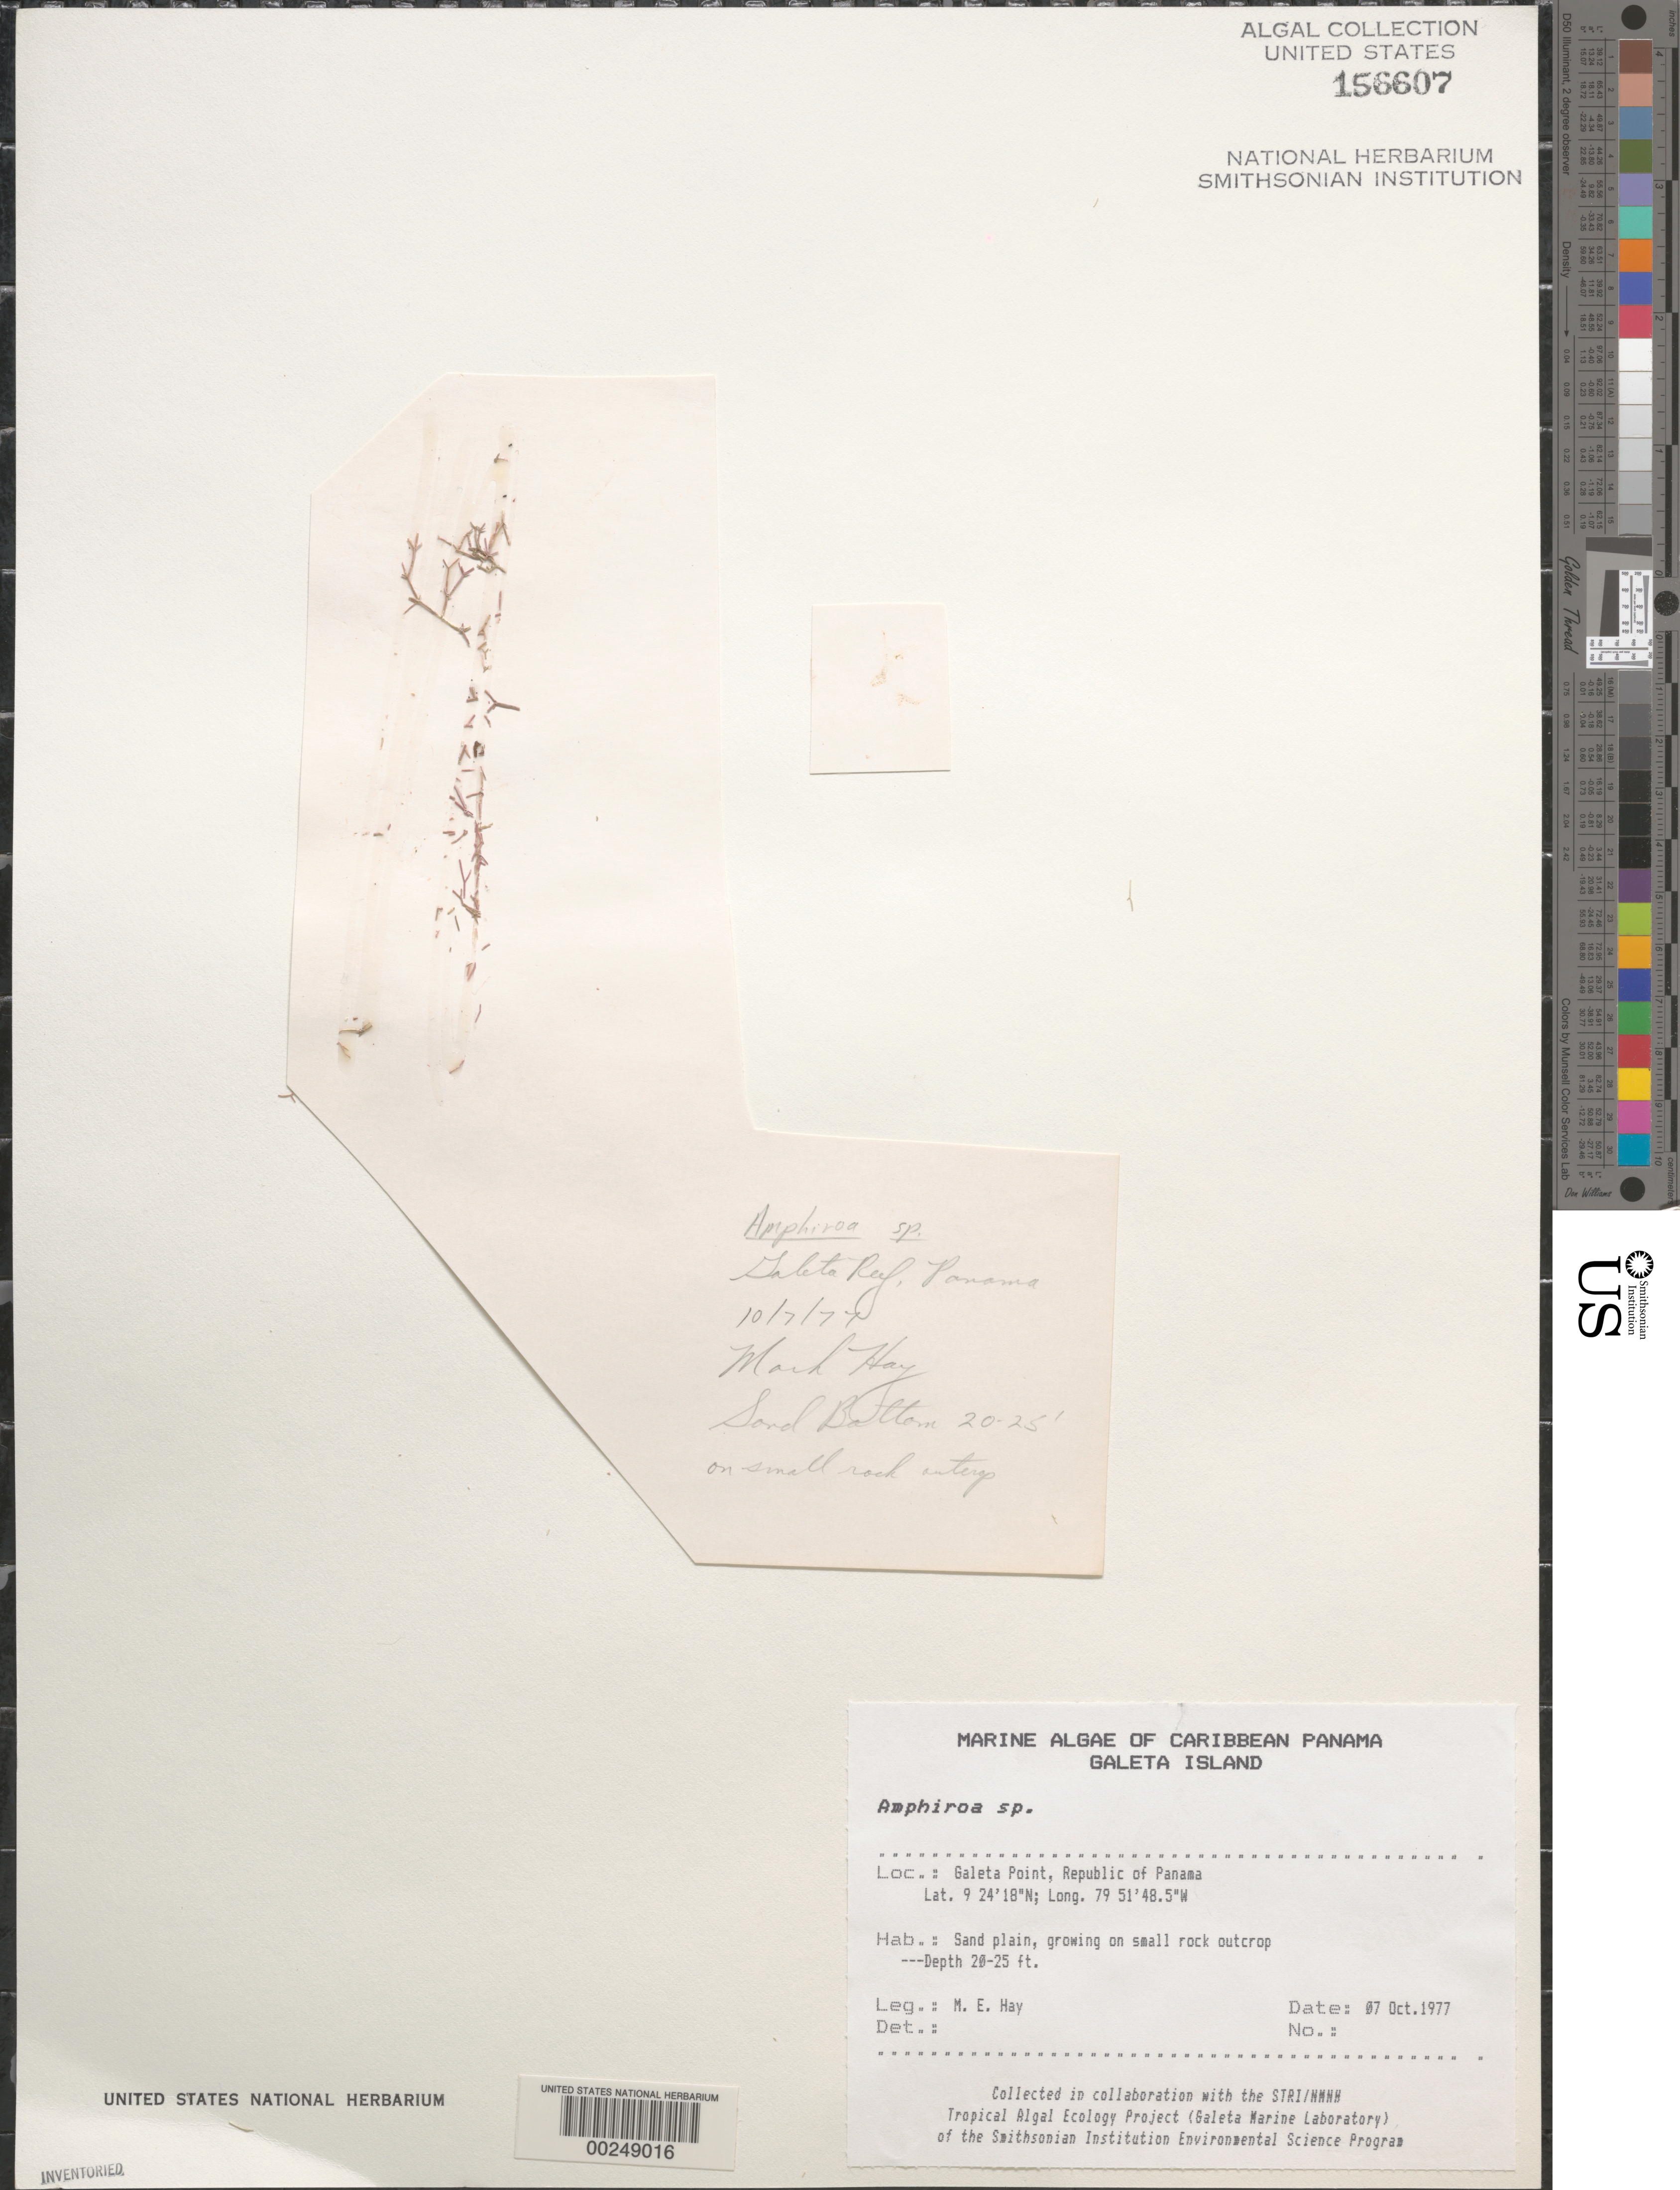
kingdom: Plantae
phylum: Rhodophyta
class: Florideophyceae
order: Corallinales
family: Lithophyllaceae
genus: Amphiroa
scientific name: Amphiroa sp.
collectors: M. E. Hay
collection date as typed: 07 Oct 1977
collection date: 1977-10-07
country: Panama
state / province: Colón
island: Galeta Island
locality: Galeta Point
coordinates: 9 24' 18" N, 79 51' 48.5" W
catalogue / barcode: US 156607